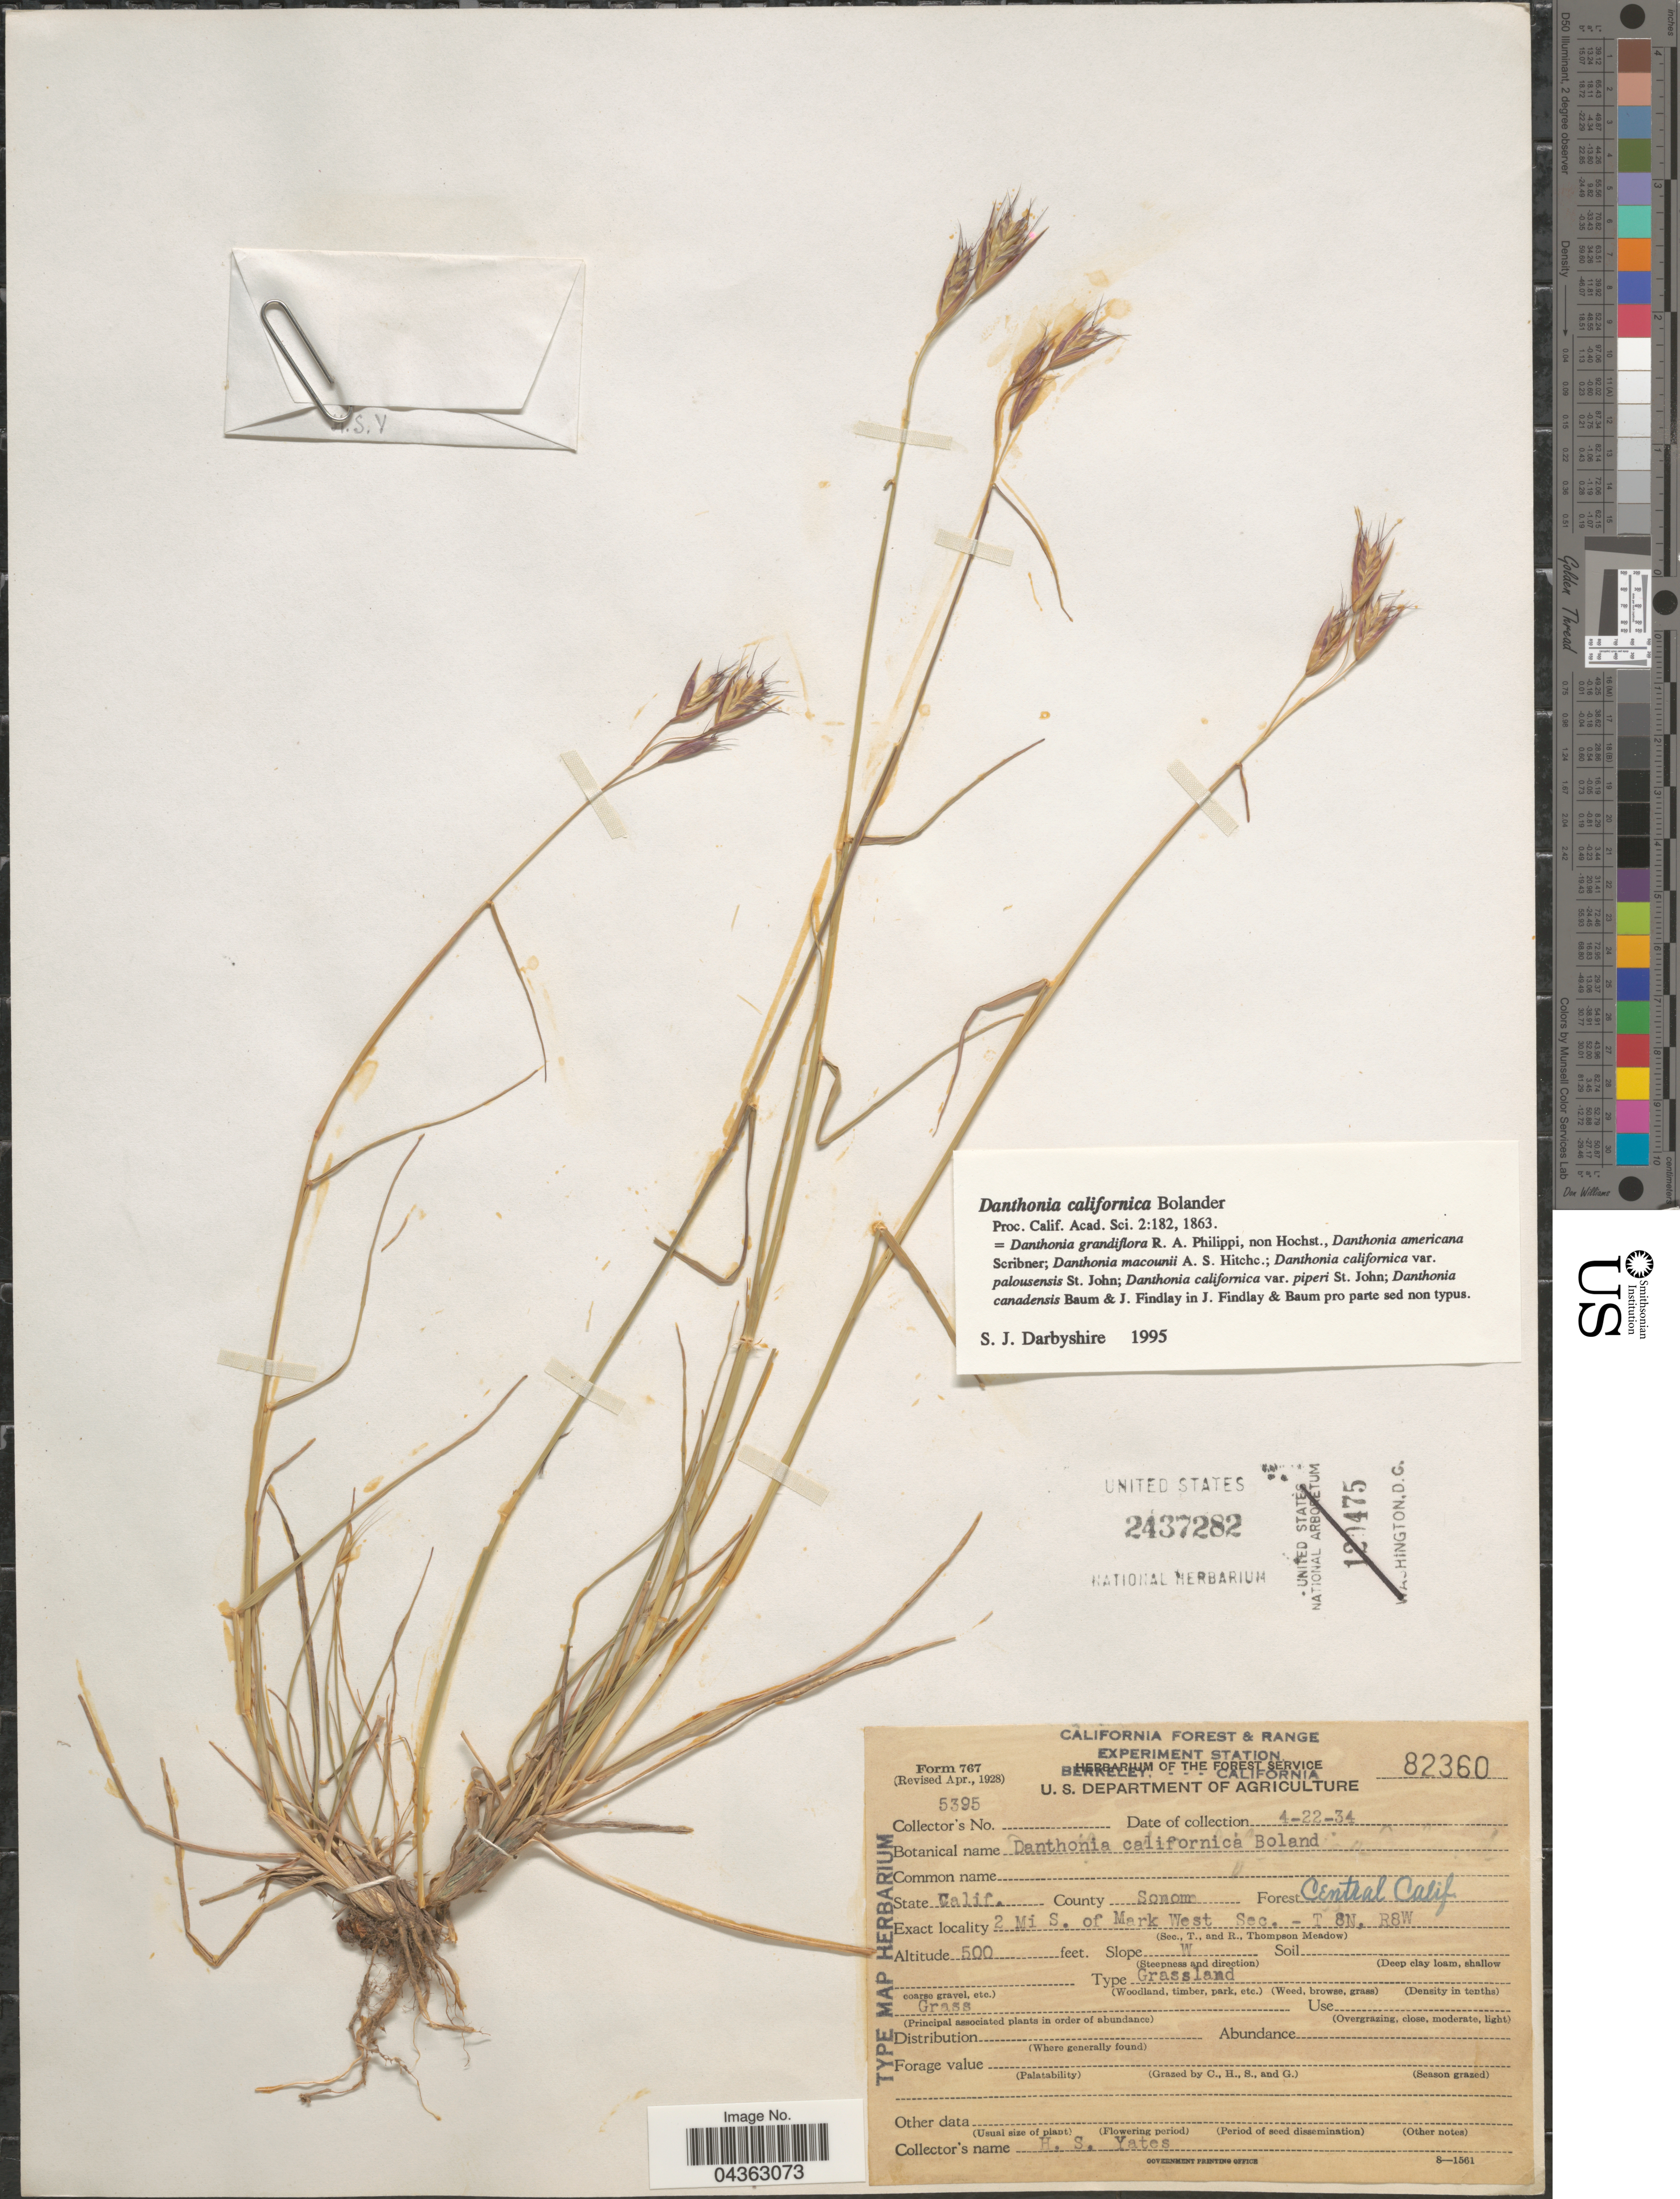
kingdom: Plantae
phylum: Tracheophyta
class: Liliopsida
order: Poales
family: Poaceae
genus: Danthonia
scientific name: Danthonia californica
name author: Bol.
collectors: H. S. Yates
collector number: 5395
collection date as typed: Transcribed d/m/y: 22/4/34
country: United States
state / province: California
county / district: Sonoma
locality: County Sonoma. Forest Central Calif. 2 Mi S. of Mark West Sec. - T 8N, R8W. Slope W.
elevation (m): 152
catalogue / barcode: US 2437282